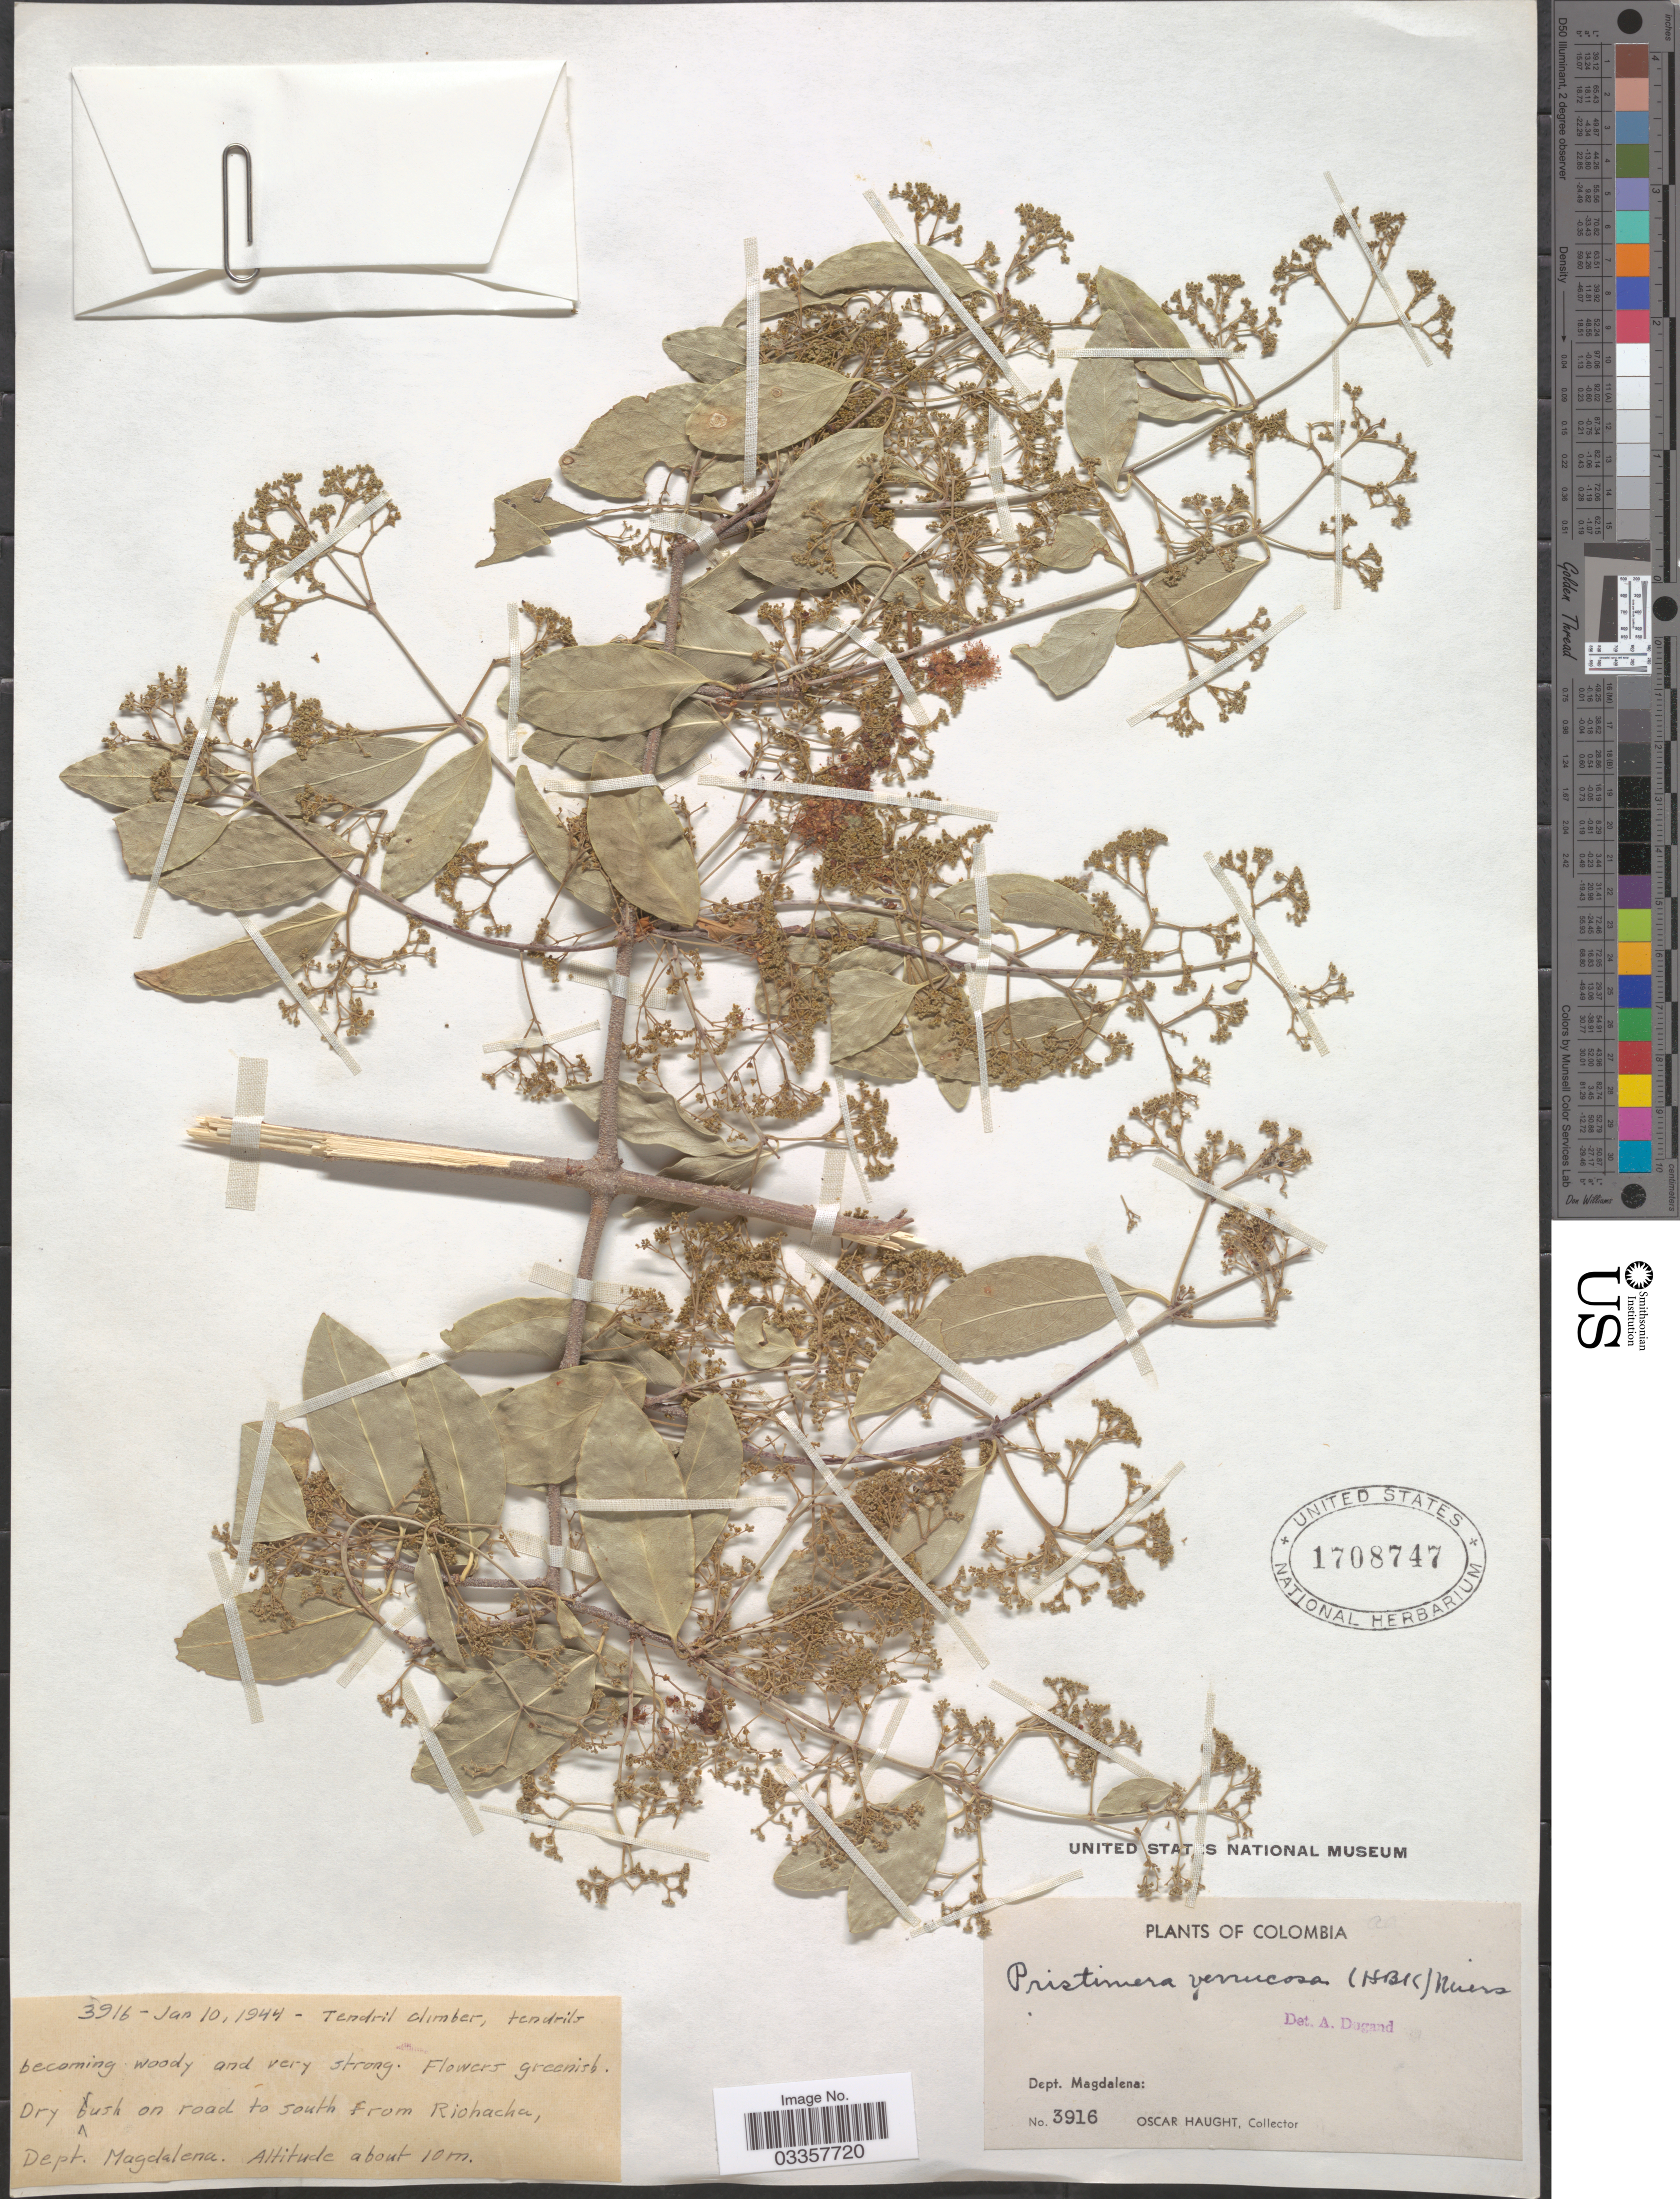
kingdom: Plantae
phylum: Tracheophyta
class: Magnoliopsida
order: Celastrales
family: Celastraceae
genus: Pristimera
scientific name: Pristimera verrucosa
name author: (Kunth) Miers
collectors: O. L. Haught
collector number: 3916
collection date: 1944-01-10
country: Colombia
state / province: Magdalena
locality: Dry bush on road to south from Riohacha, Dept. Magdalena.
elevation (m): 10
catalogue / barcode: US 1708747